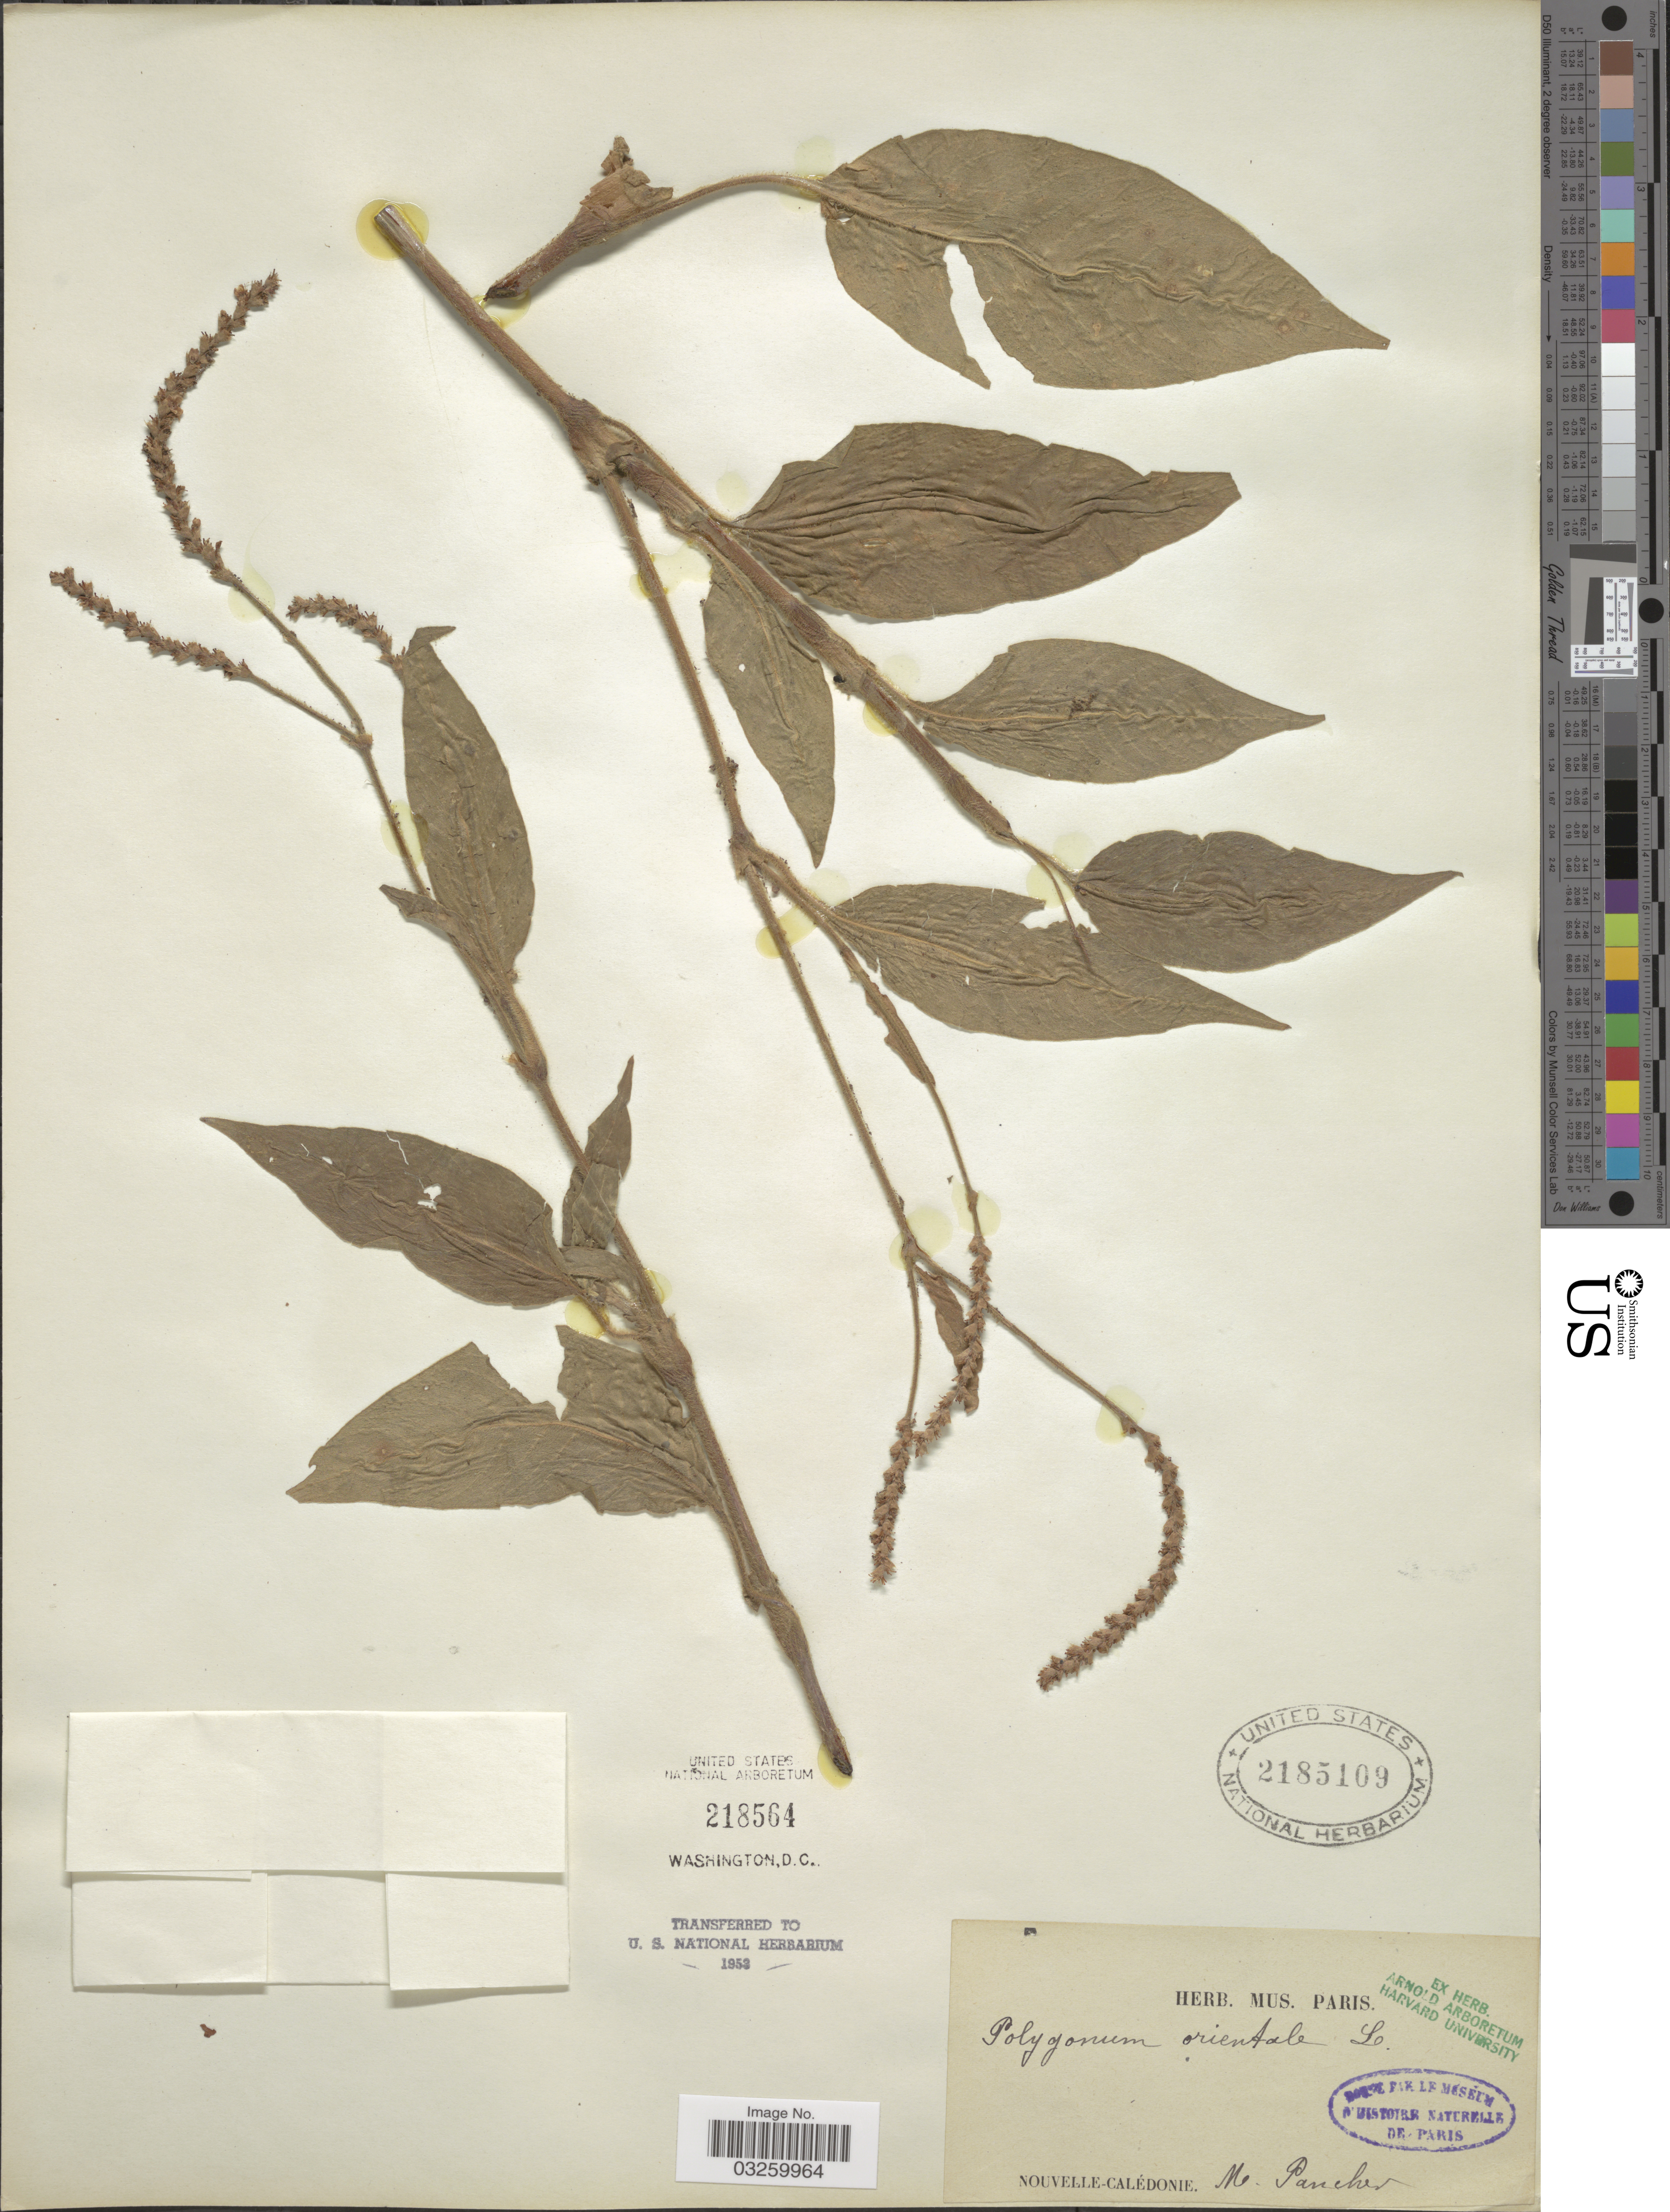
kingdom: Plantae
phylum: Tracheophyta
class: Magnoliopsida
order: Caryophyllales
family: Polygonaceae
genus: Persicaria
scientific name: Persicaria orientalis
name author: (L.) Spach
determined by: Wagner, W. L., (BOT), Smithsonian Institution - National Museum of Natural History (UNITED STATES)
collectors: M. Pancher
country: New Caledonia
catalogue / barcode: US 2185109